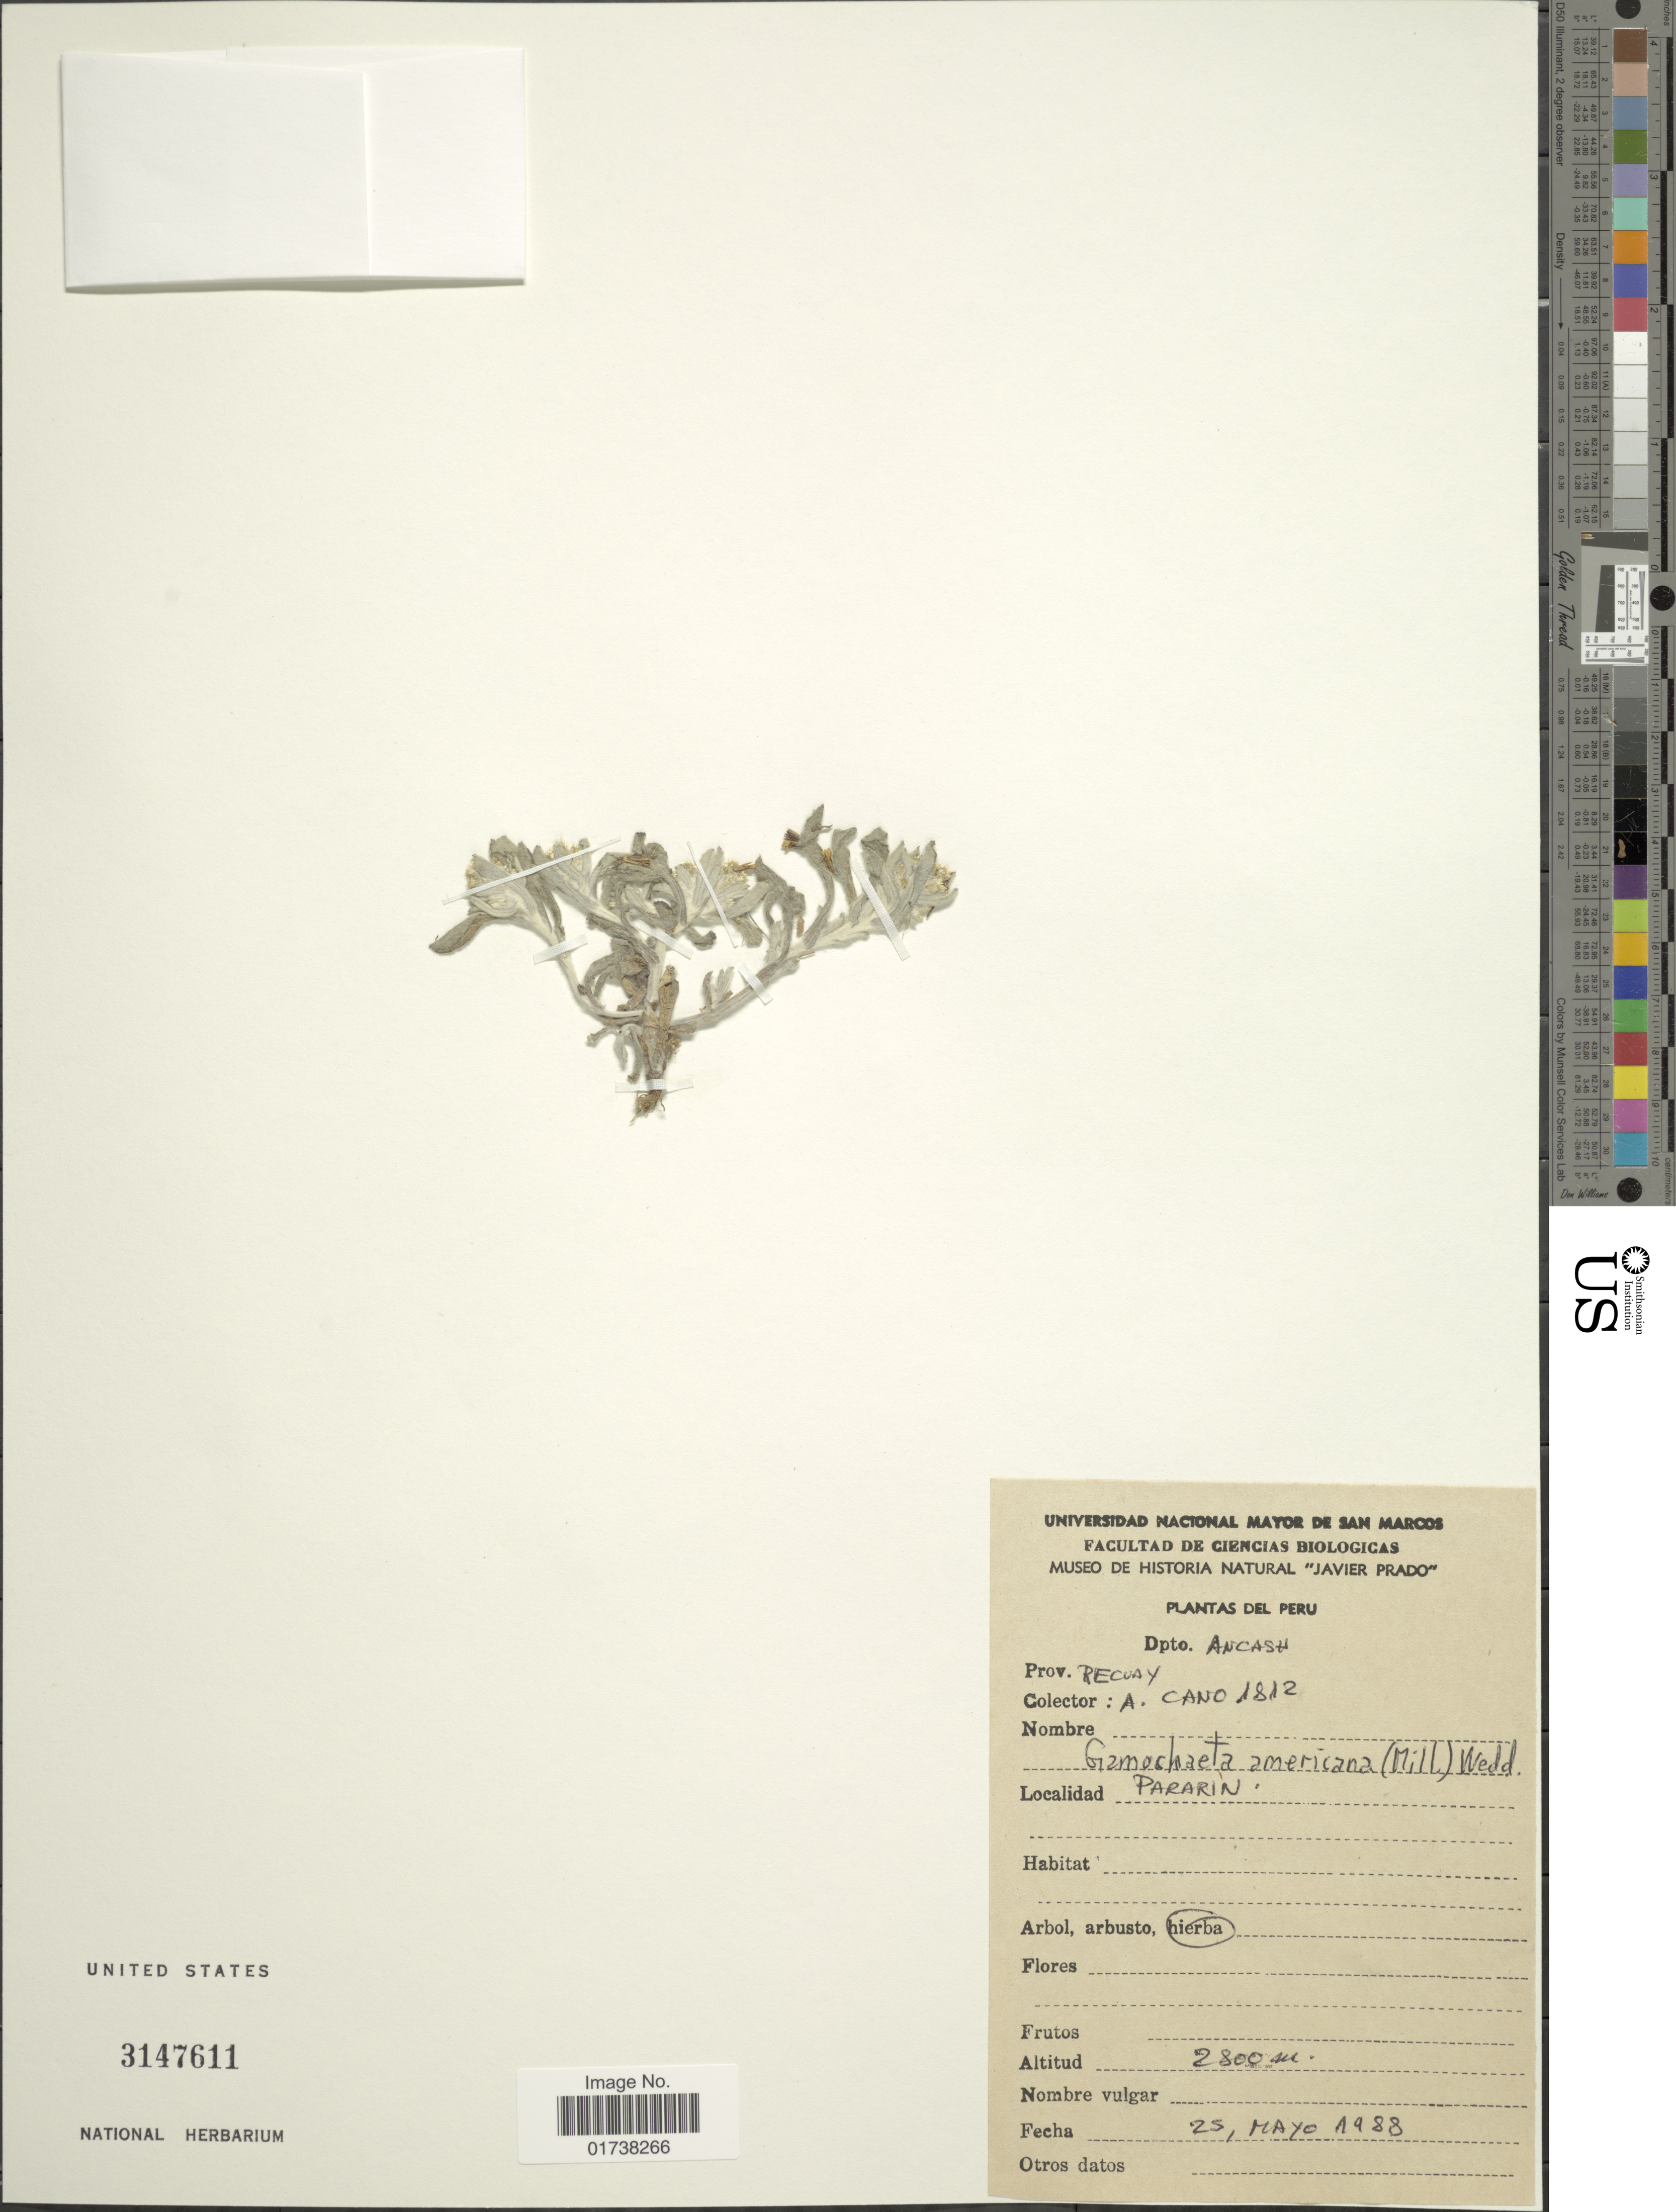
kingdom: Plantae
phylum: Tracheophyta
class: Magnoliopsida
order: Asterales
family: Asteraceae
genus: Gamochaeta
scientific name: Gamochaeta americana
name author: (Mill.) Wedd.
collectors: A. Cano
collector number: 1812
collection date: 1988-05-25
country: Peru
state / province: Ancash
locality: Prov. Recuay, Parain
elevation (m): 2800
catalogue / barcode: US 3147611